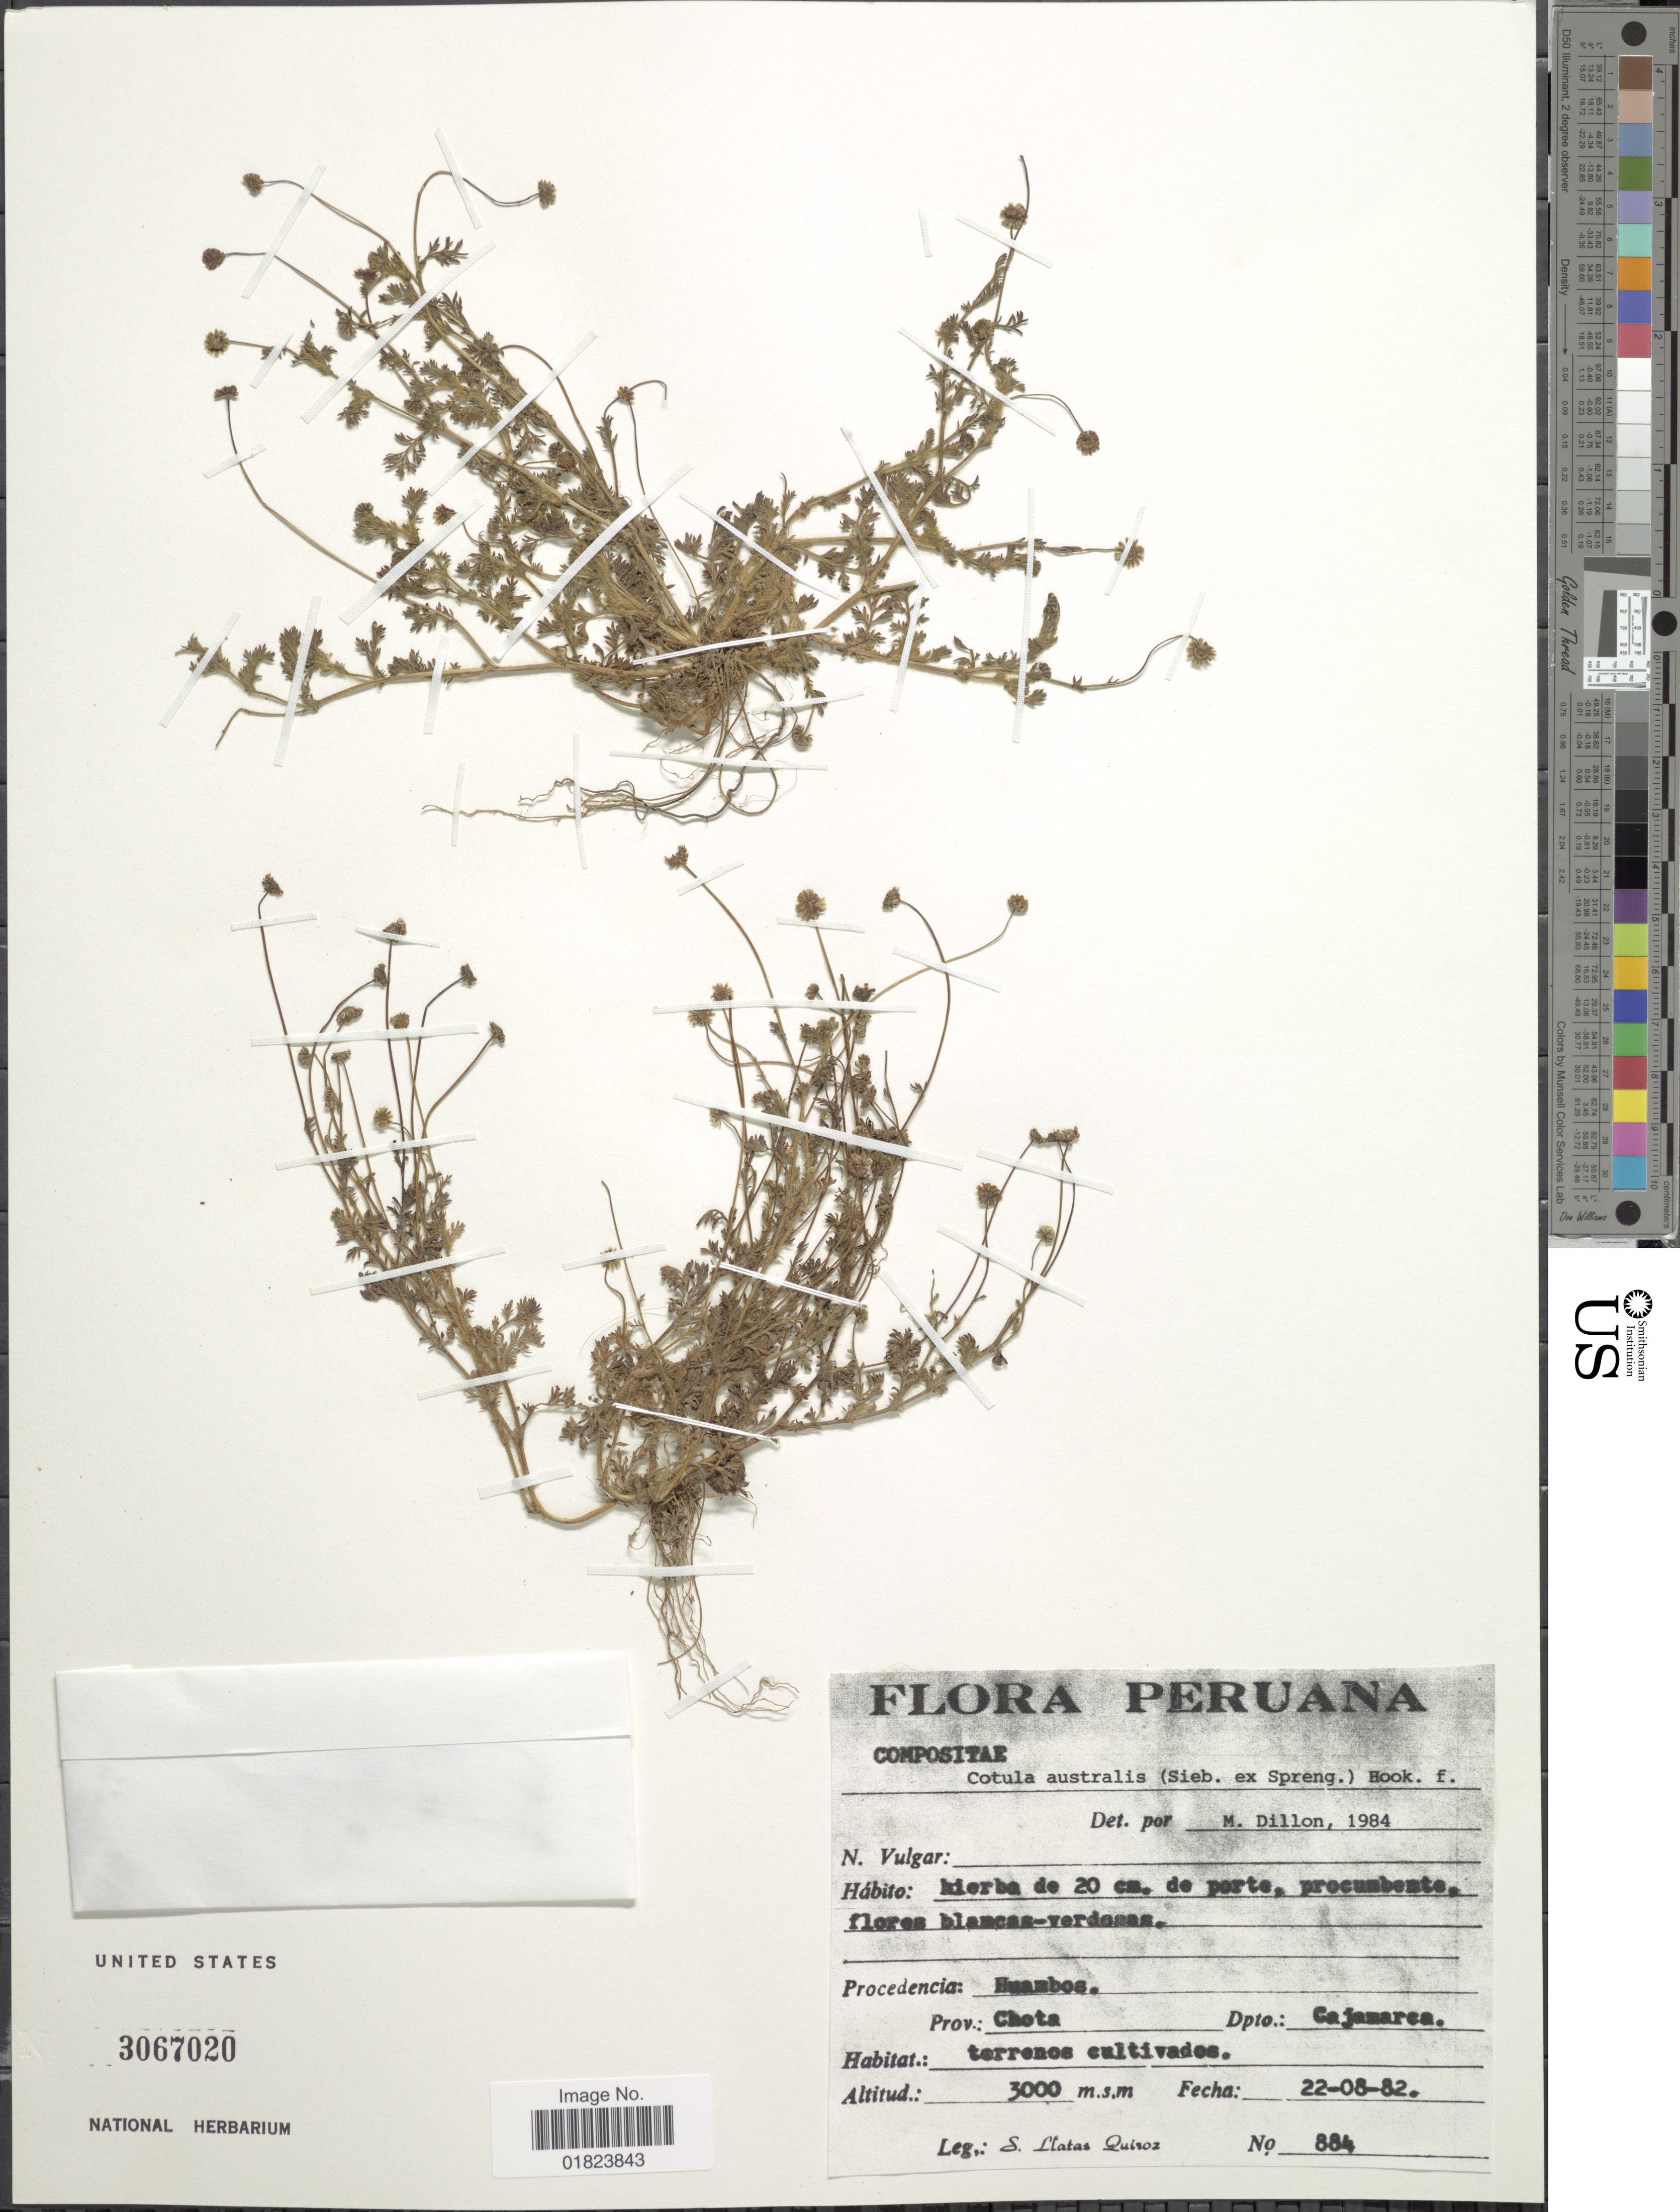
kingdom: Plantae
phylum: Tracheophyta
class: Magnoliopsida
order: Asterales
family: Asteraceae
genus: Cotula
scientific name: Cotula australis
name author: (Sieber ex Spreng.) Hook. f.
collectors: S. Llatas Quiroz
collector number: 884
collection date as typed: Transcribed d/m/y: 22/8/82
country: Peru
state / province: Cajamarca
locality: Huambos Prov.: Chota, terrenos cultivados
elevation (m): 3000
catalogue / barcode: US 3067020